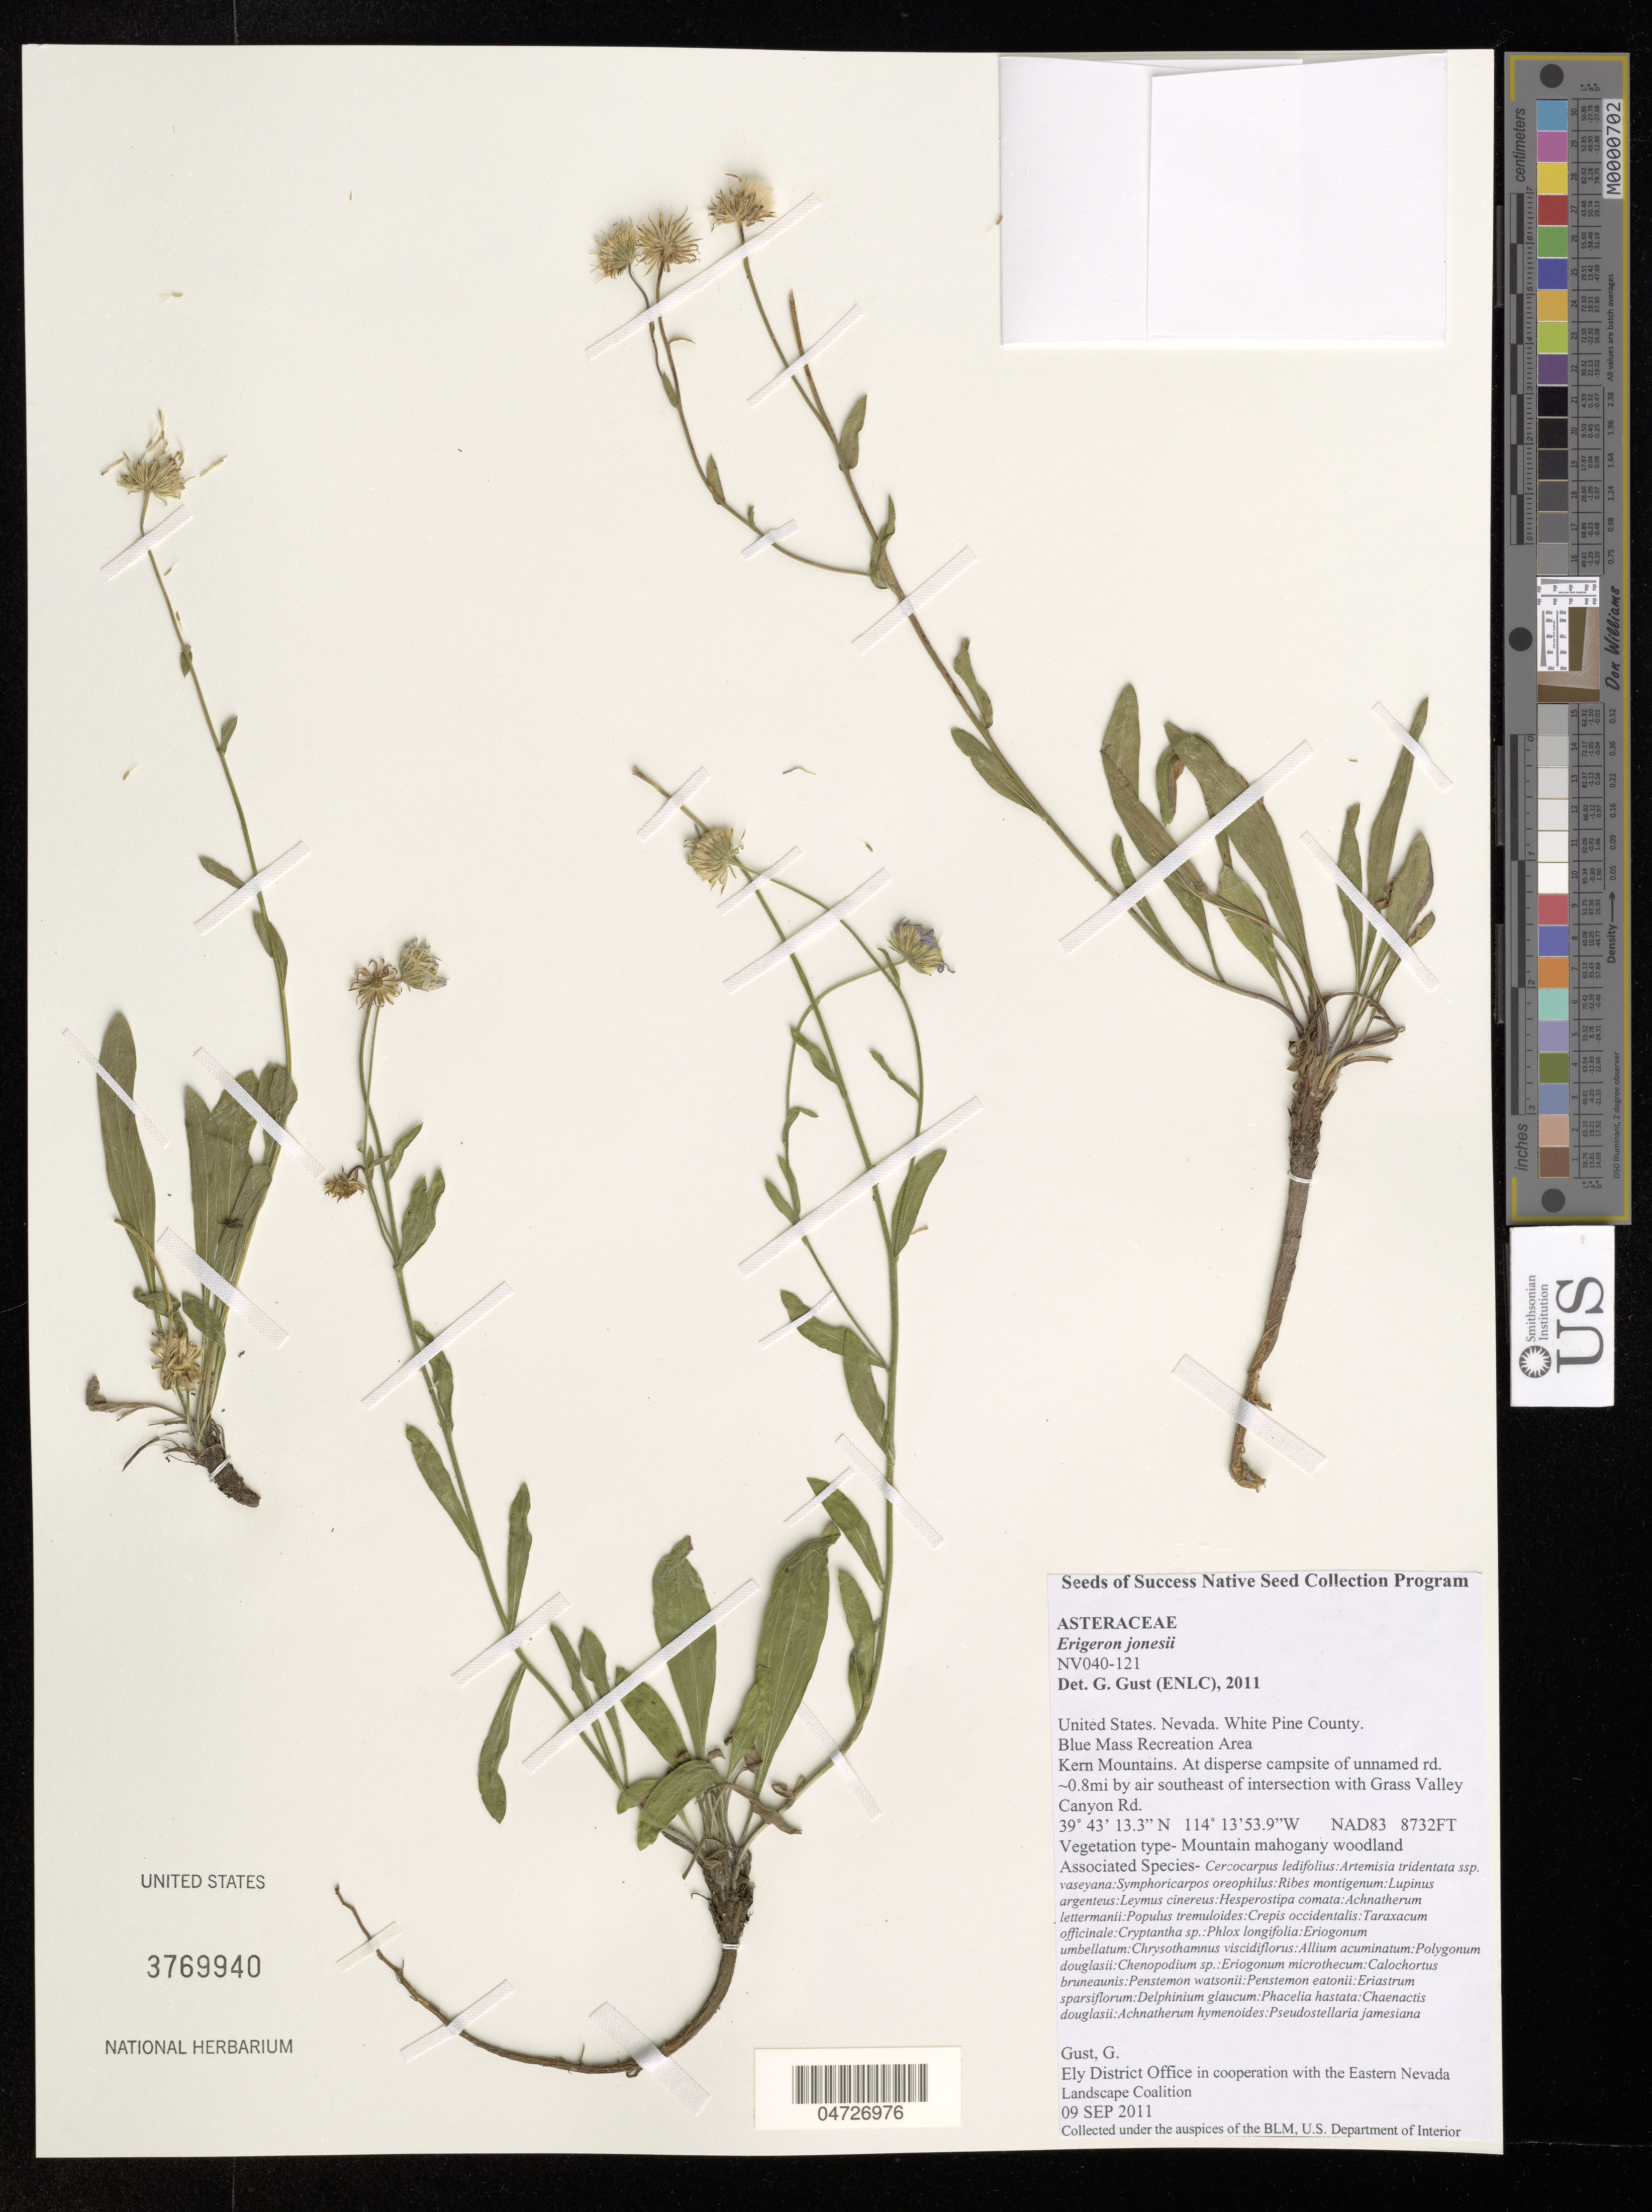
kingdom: Plantae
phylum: Tracheophyta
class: Magnoliopsida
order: Asterales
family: Asteraceae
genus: Erigeron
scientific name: Erigeron jonesii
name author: Cronq.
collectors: G. Gust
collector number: NV040-121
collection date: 2011-09-09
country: United States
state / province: Nevada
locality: White Pine County. Blue Mass Recreation Area. Kern Mountains. At disperse campsite of unnamed rd. ~0.8mi by air southeast of intersection with Grass Valley Canyon Rd.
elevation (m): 2662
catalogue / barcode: US 3769940